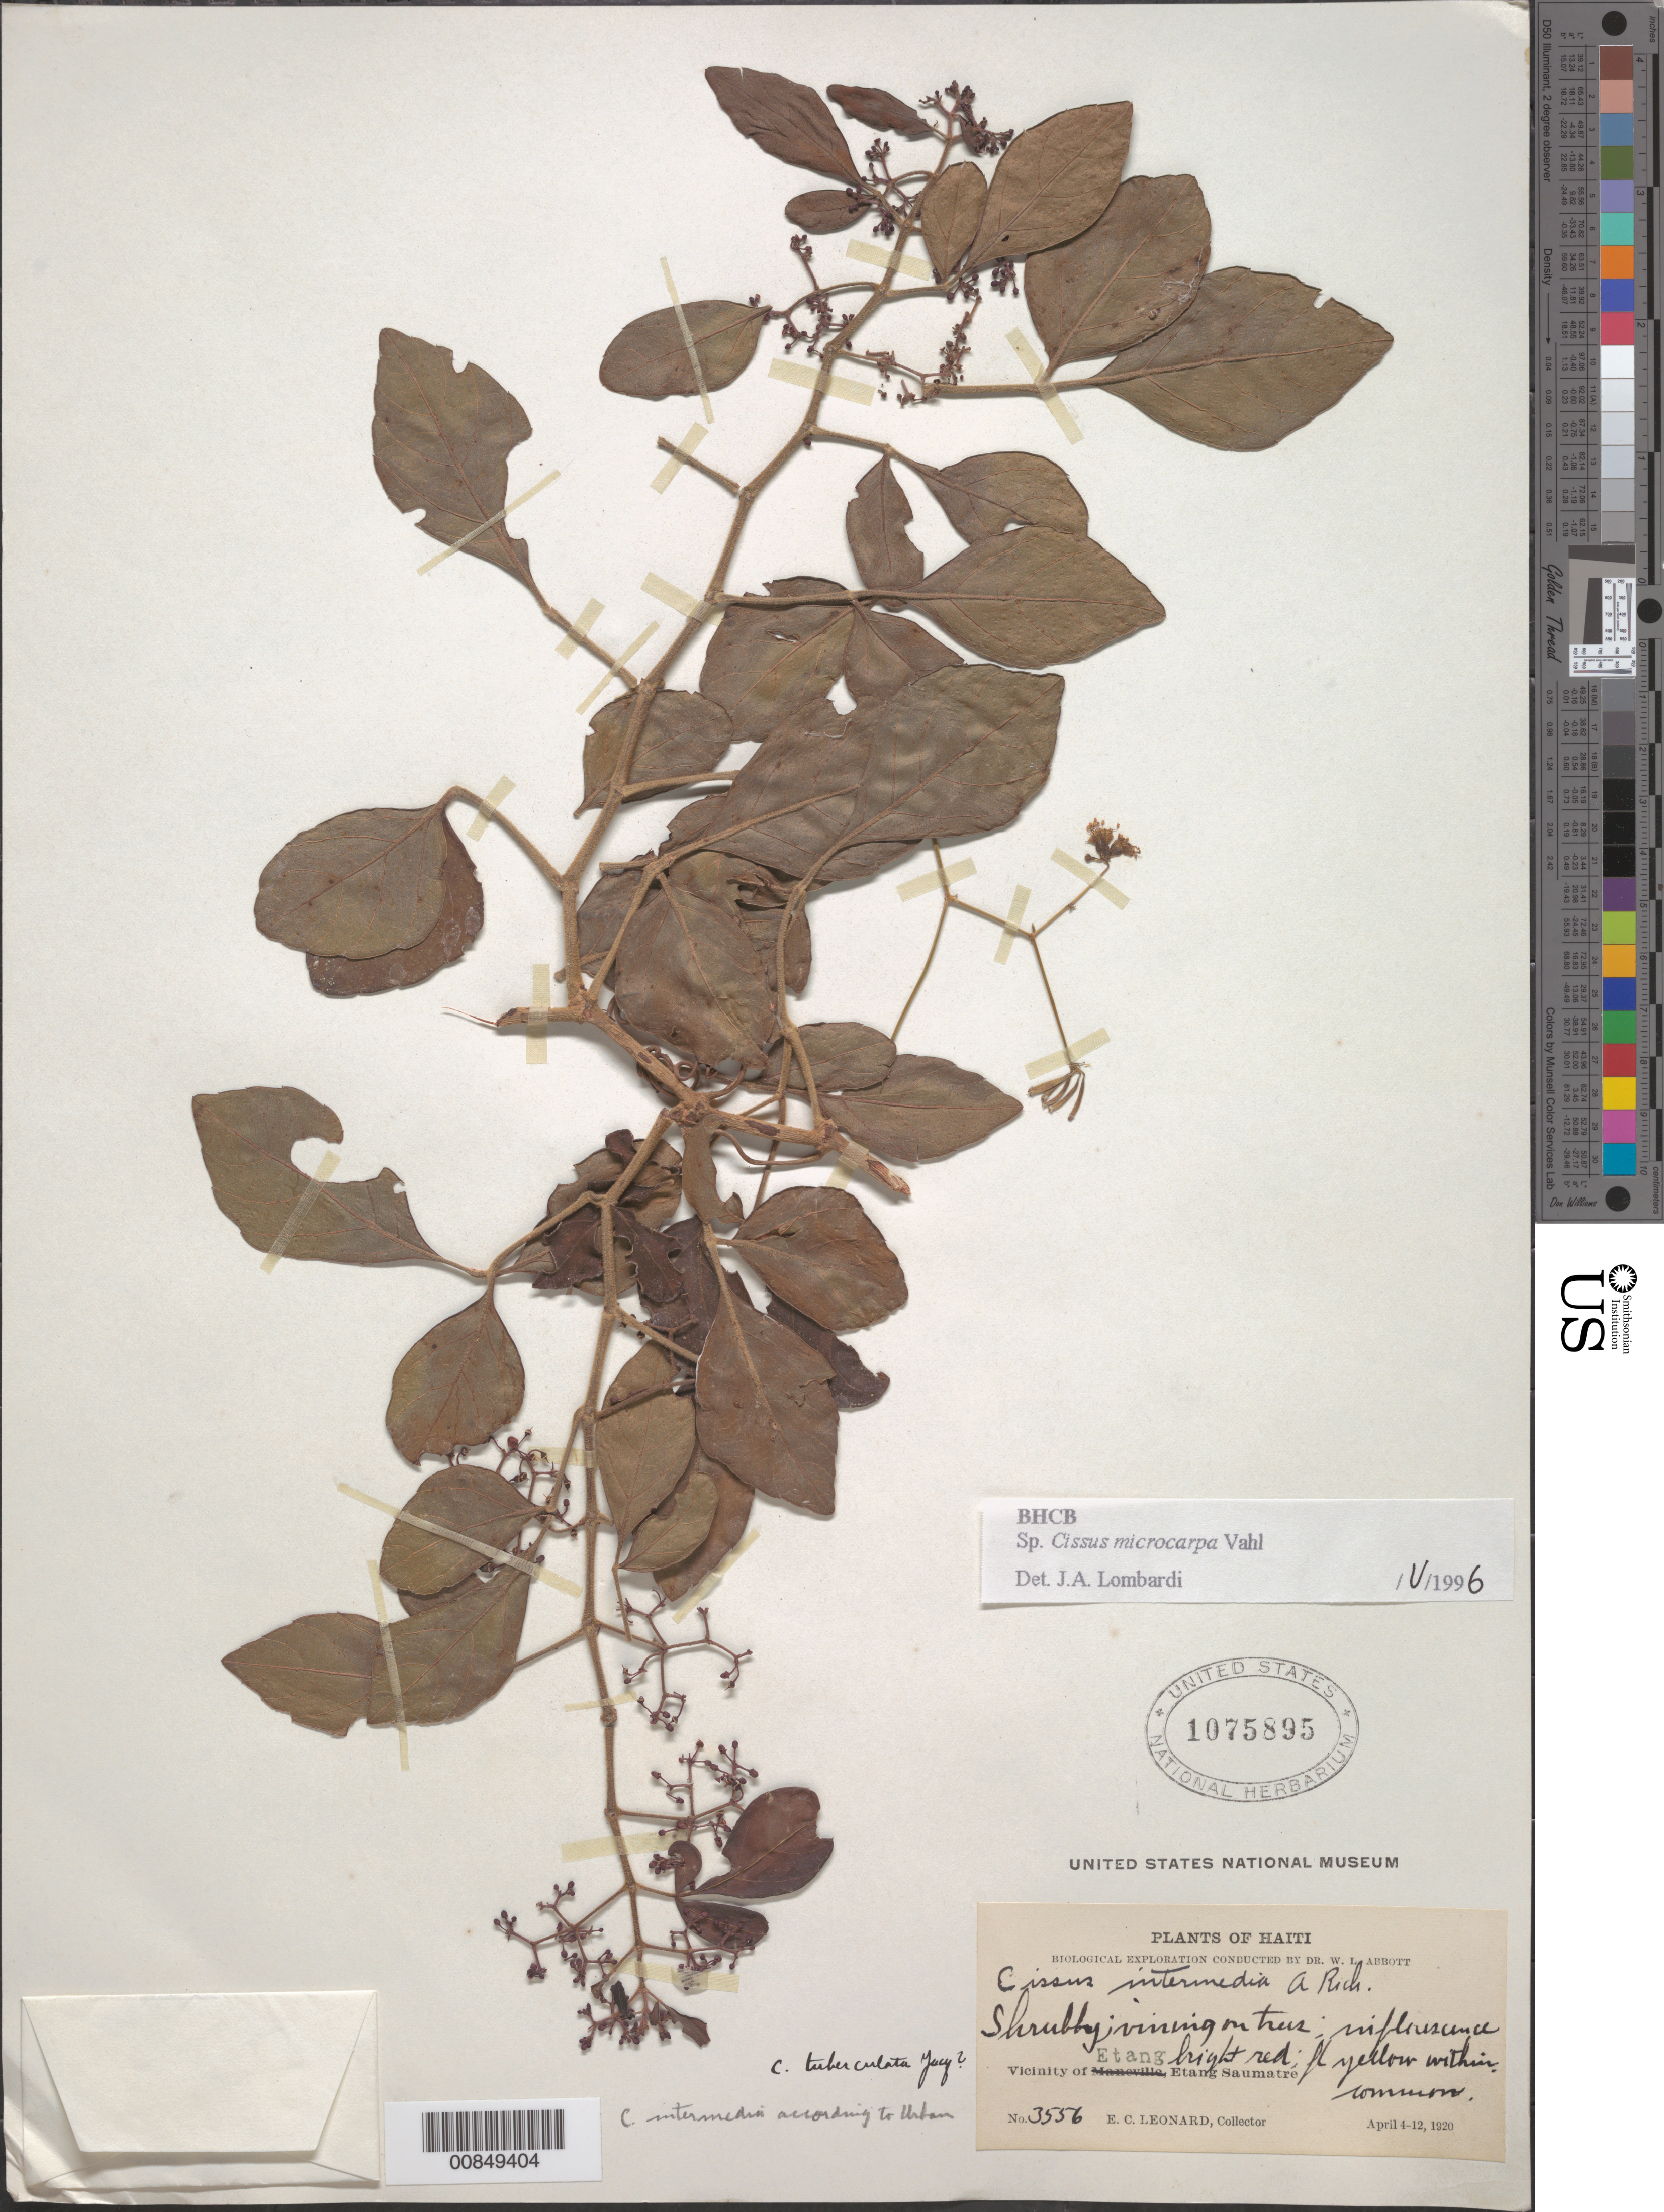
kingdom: Plantae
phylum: Tracheophyta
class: Magnoliopsida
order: Vitales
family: Vitaceae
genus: Cissus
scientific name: Cissus microcarpa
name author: Vahl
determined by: Lombardi, Julio A.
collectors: E. C. Leonard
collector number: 3556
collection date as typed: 04 Apr 1920 to 12 Apr 1920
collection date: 1920-04-04/1920-04-12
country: Haiti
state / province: Ouest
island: Hispaniola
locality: Vicinity of Etang, Etang Saumatre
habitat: On trees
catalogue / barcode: US 1075895